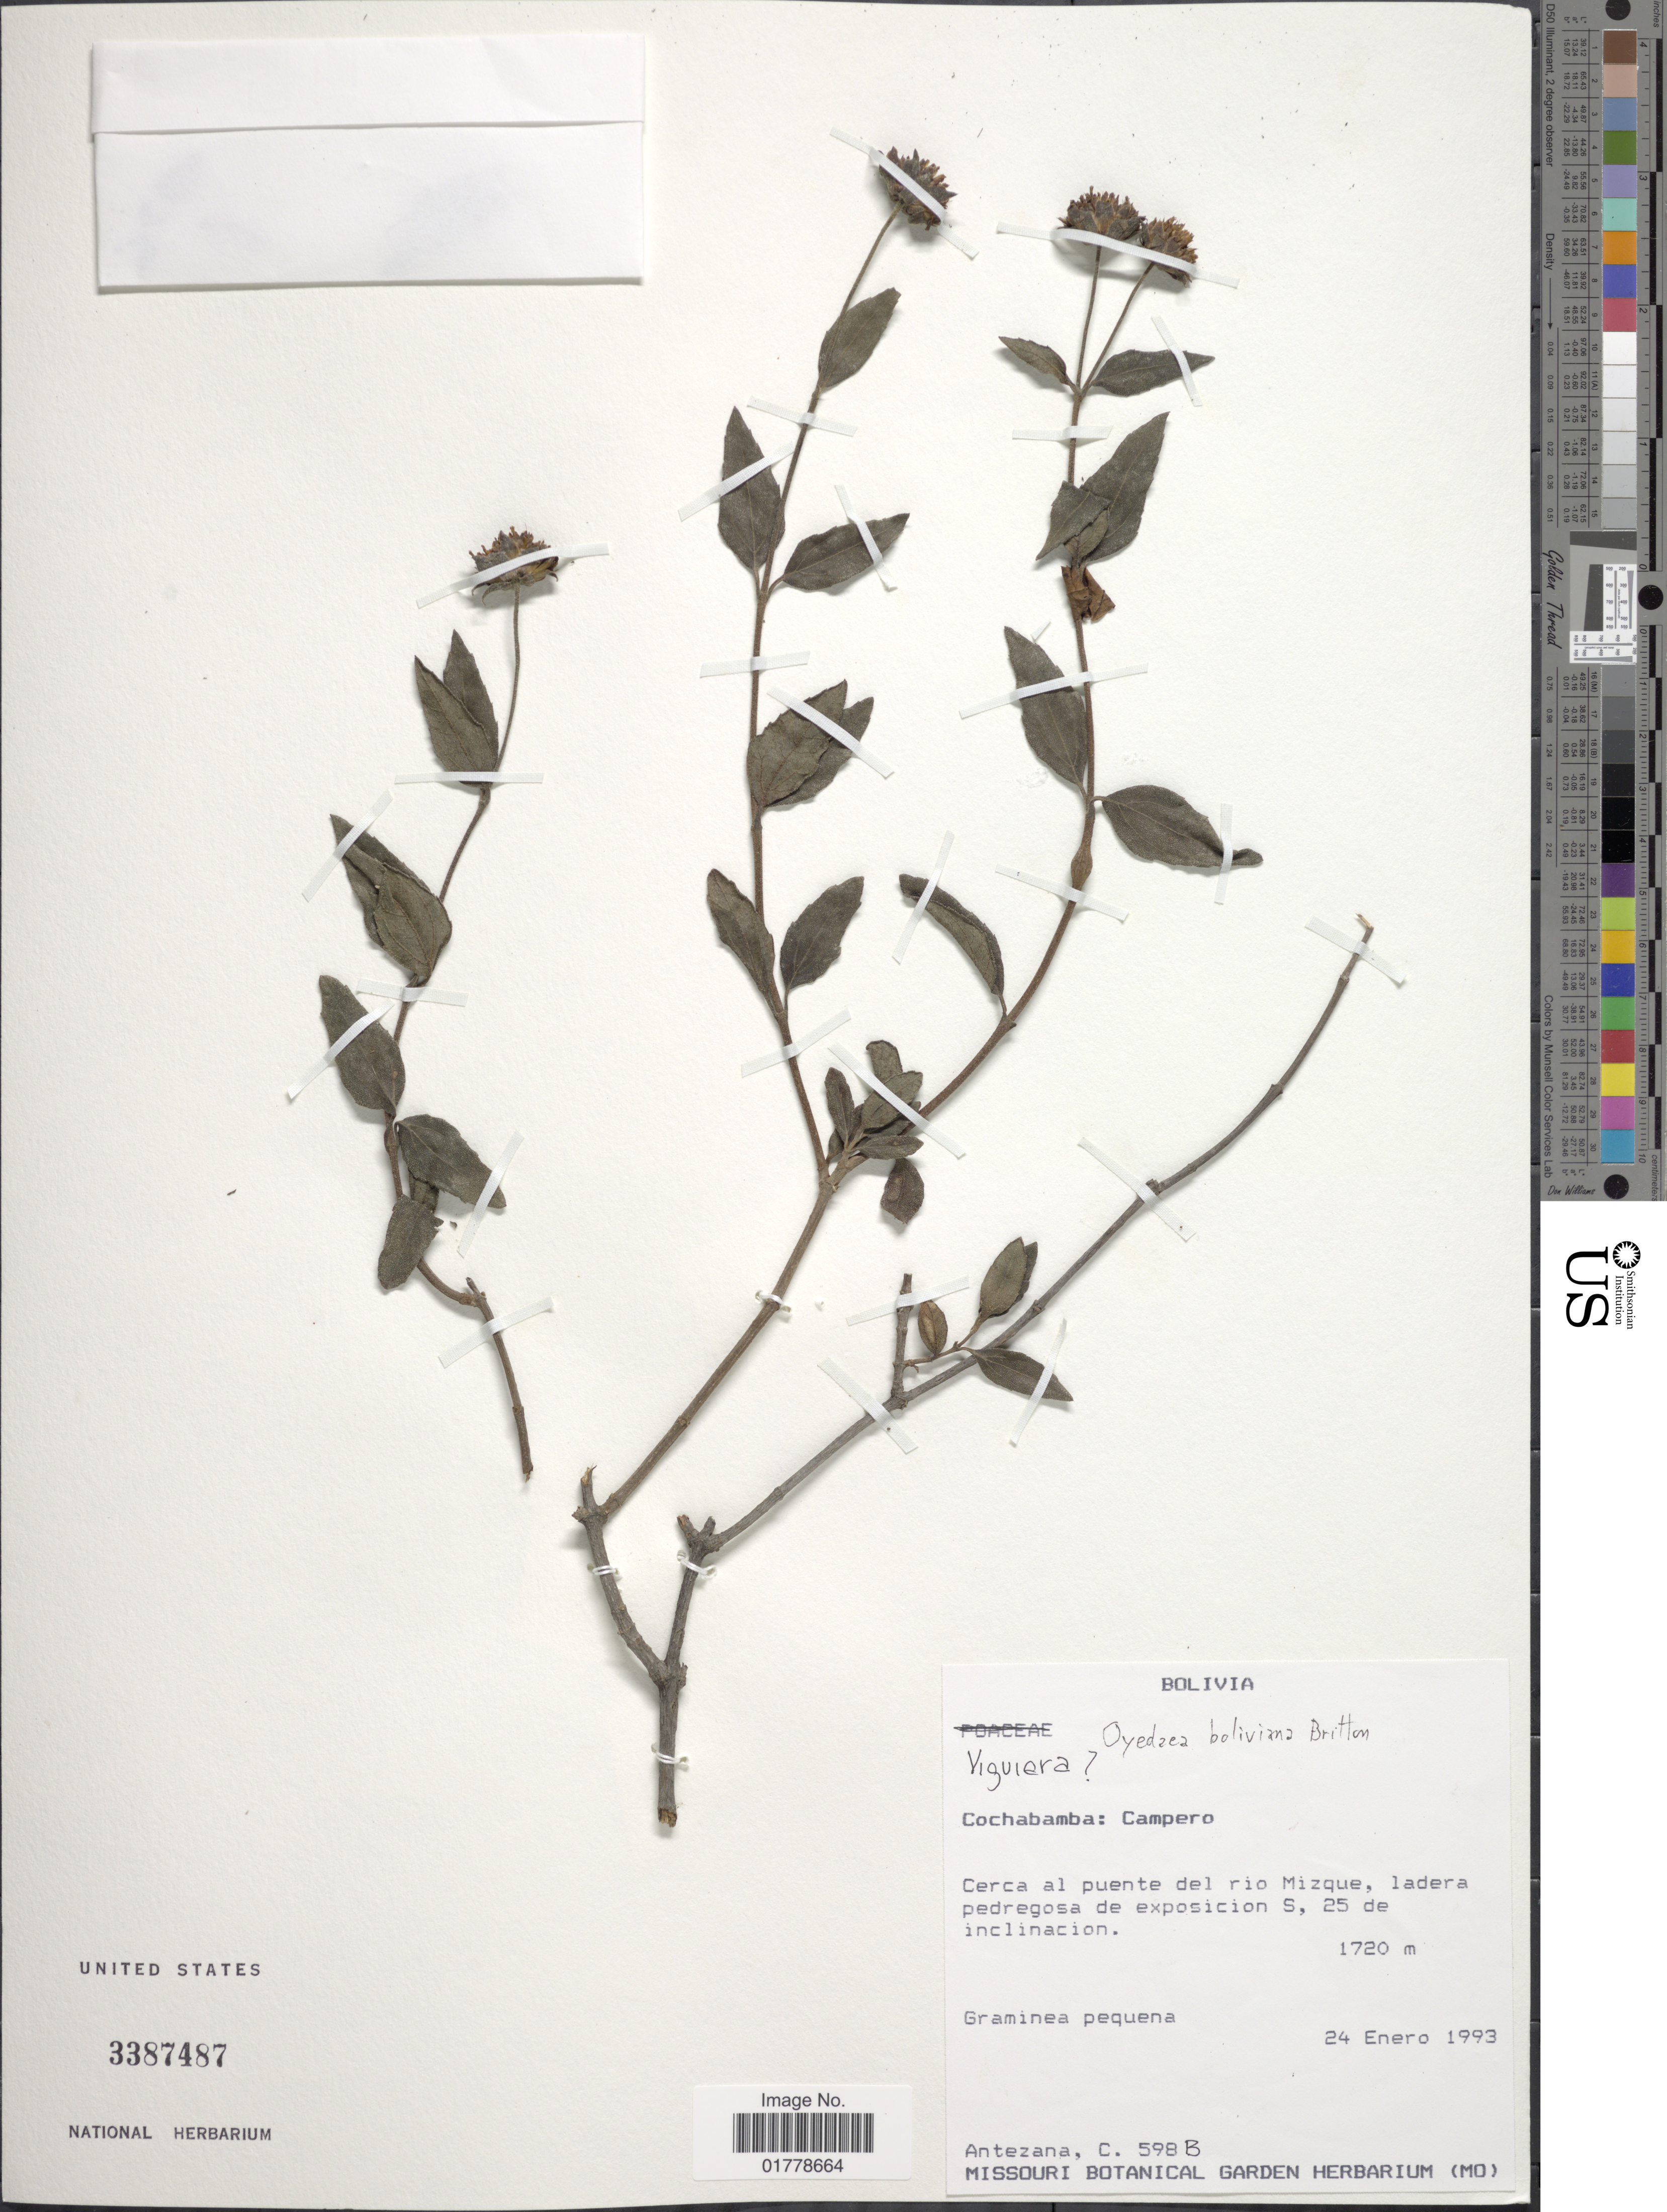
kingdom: Plantae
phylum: Tracheophyta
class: Magnoliopsida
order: Asterales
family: Asteraceae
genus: Oyedaea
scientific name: Oyedaea boliviana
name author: Britton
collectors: C. Antezana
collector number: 598B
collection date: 1993-01-24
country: Bolivia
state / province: Cochabamba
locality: Cochabamba: Campero. Cerca al puente del rio Mizque, ladera pedregosa de exposicion S, 25 de inclinacion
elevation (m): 1720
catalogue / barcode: US 3387487